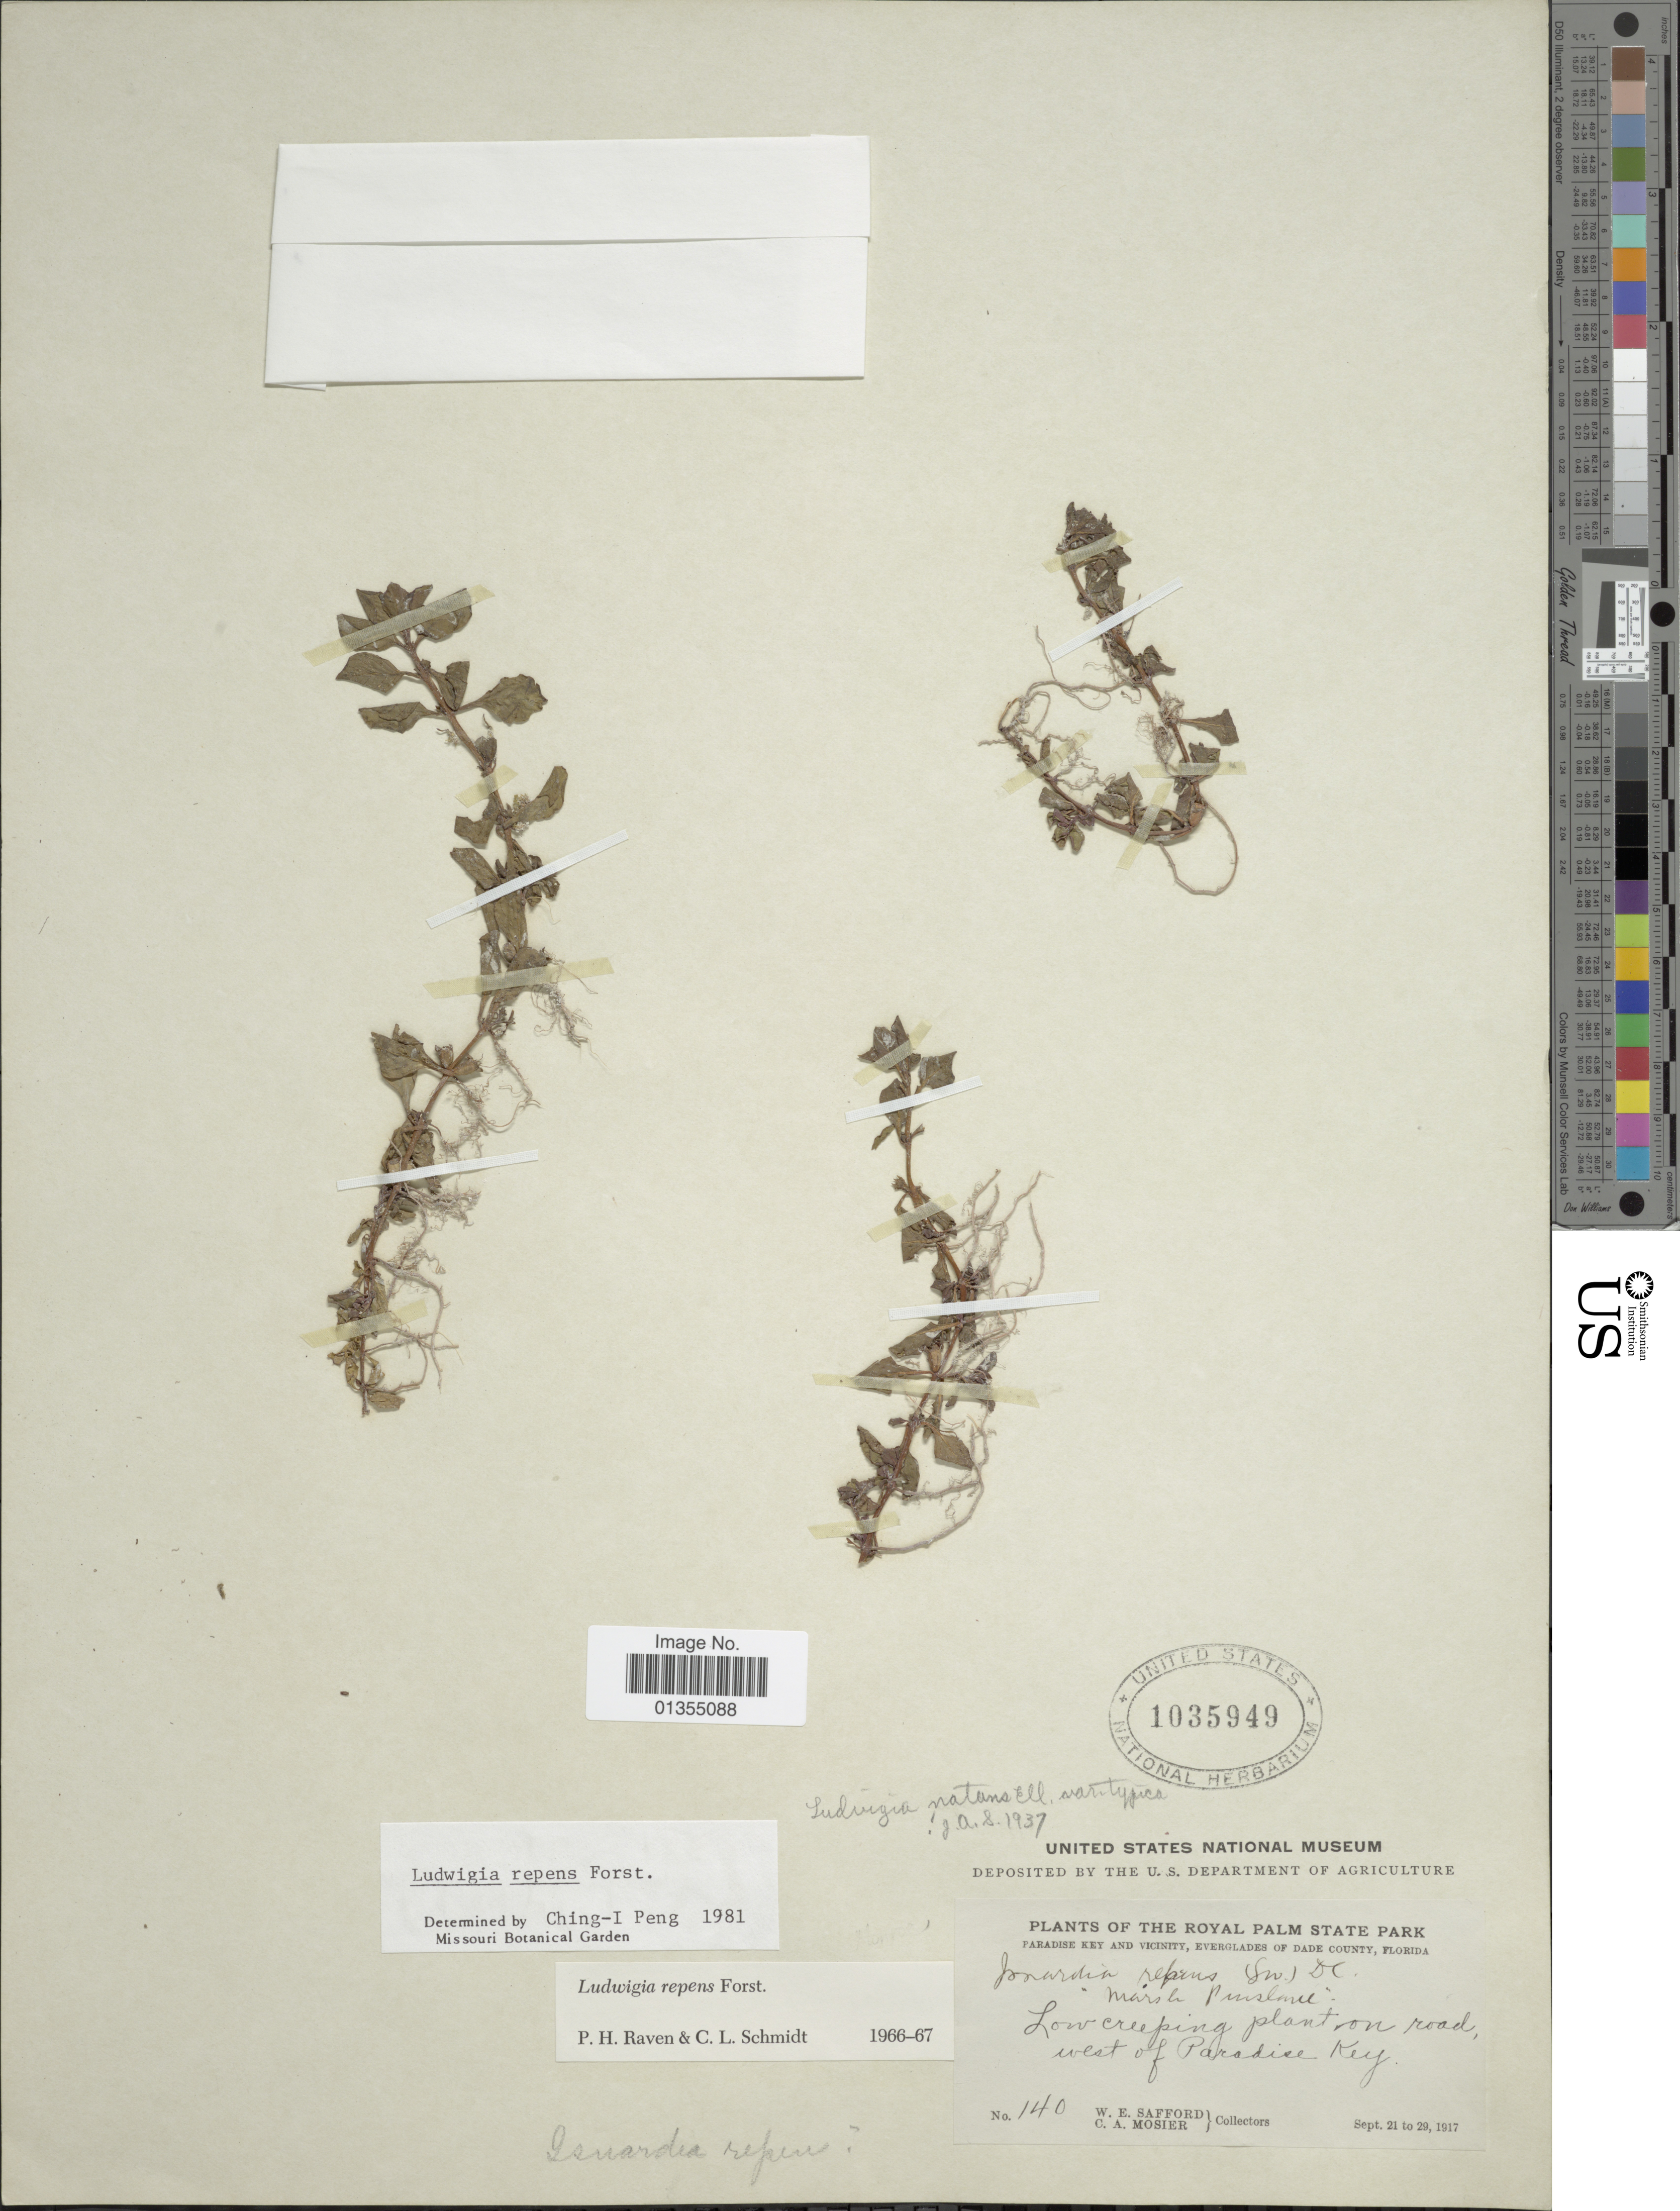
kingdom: Plantae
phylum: Tracheophyta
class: Magnoliopsida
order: Myrtales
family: Onagraceae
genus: Ludwigia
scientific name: Ludwigia repens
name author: J.R. Forst.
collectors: W. E. Safford & C. A. Mosier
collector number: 140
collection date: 1917-09-21/1917-09-29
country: United States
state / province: Florida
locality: Royal Palm State Park, Paradise Key and vicinity, Everglades of Dade County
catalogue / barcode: US 1035949